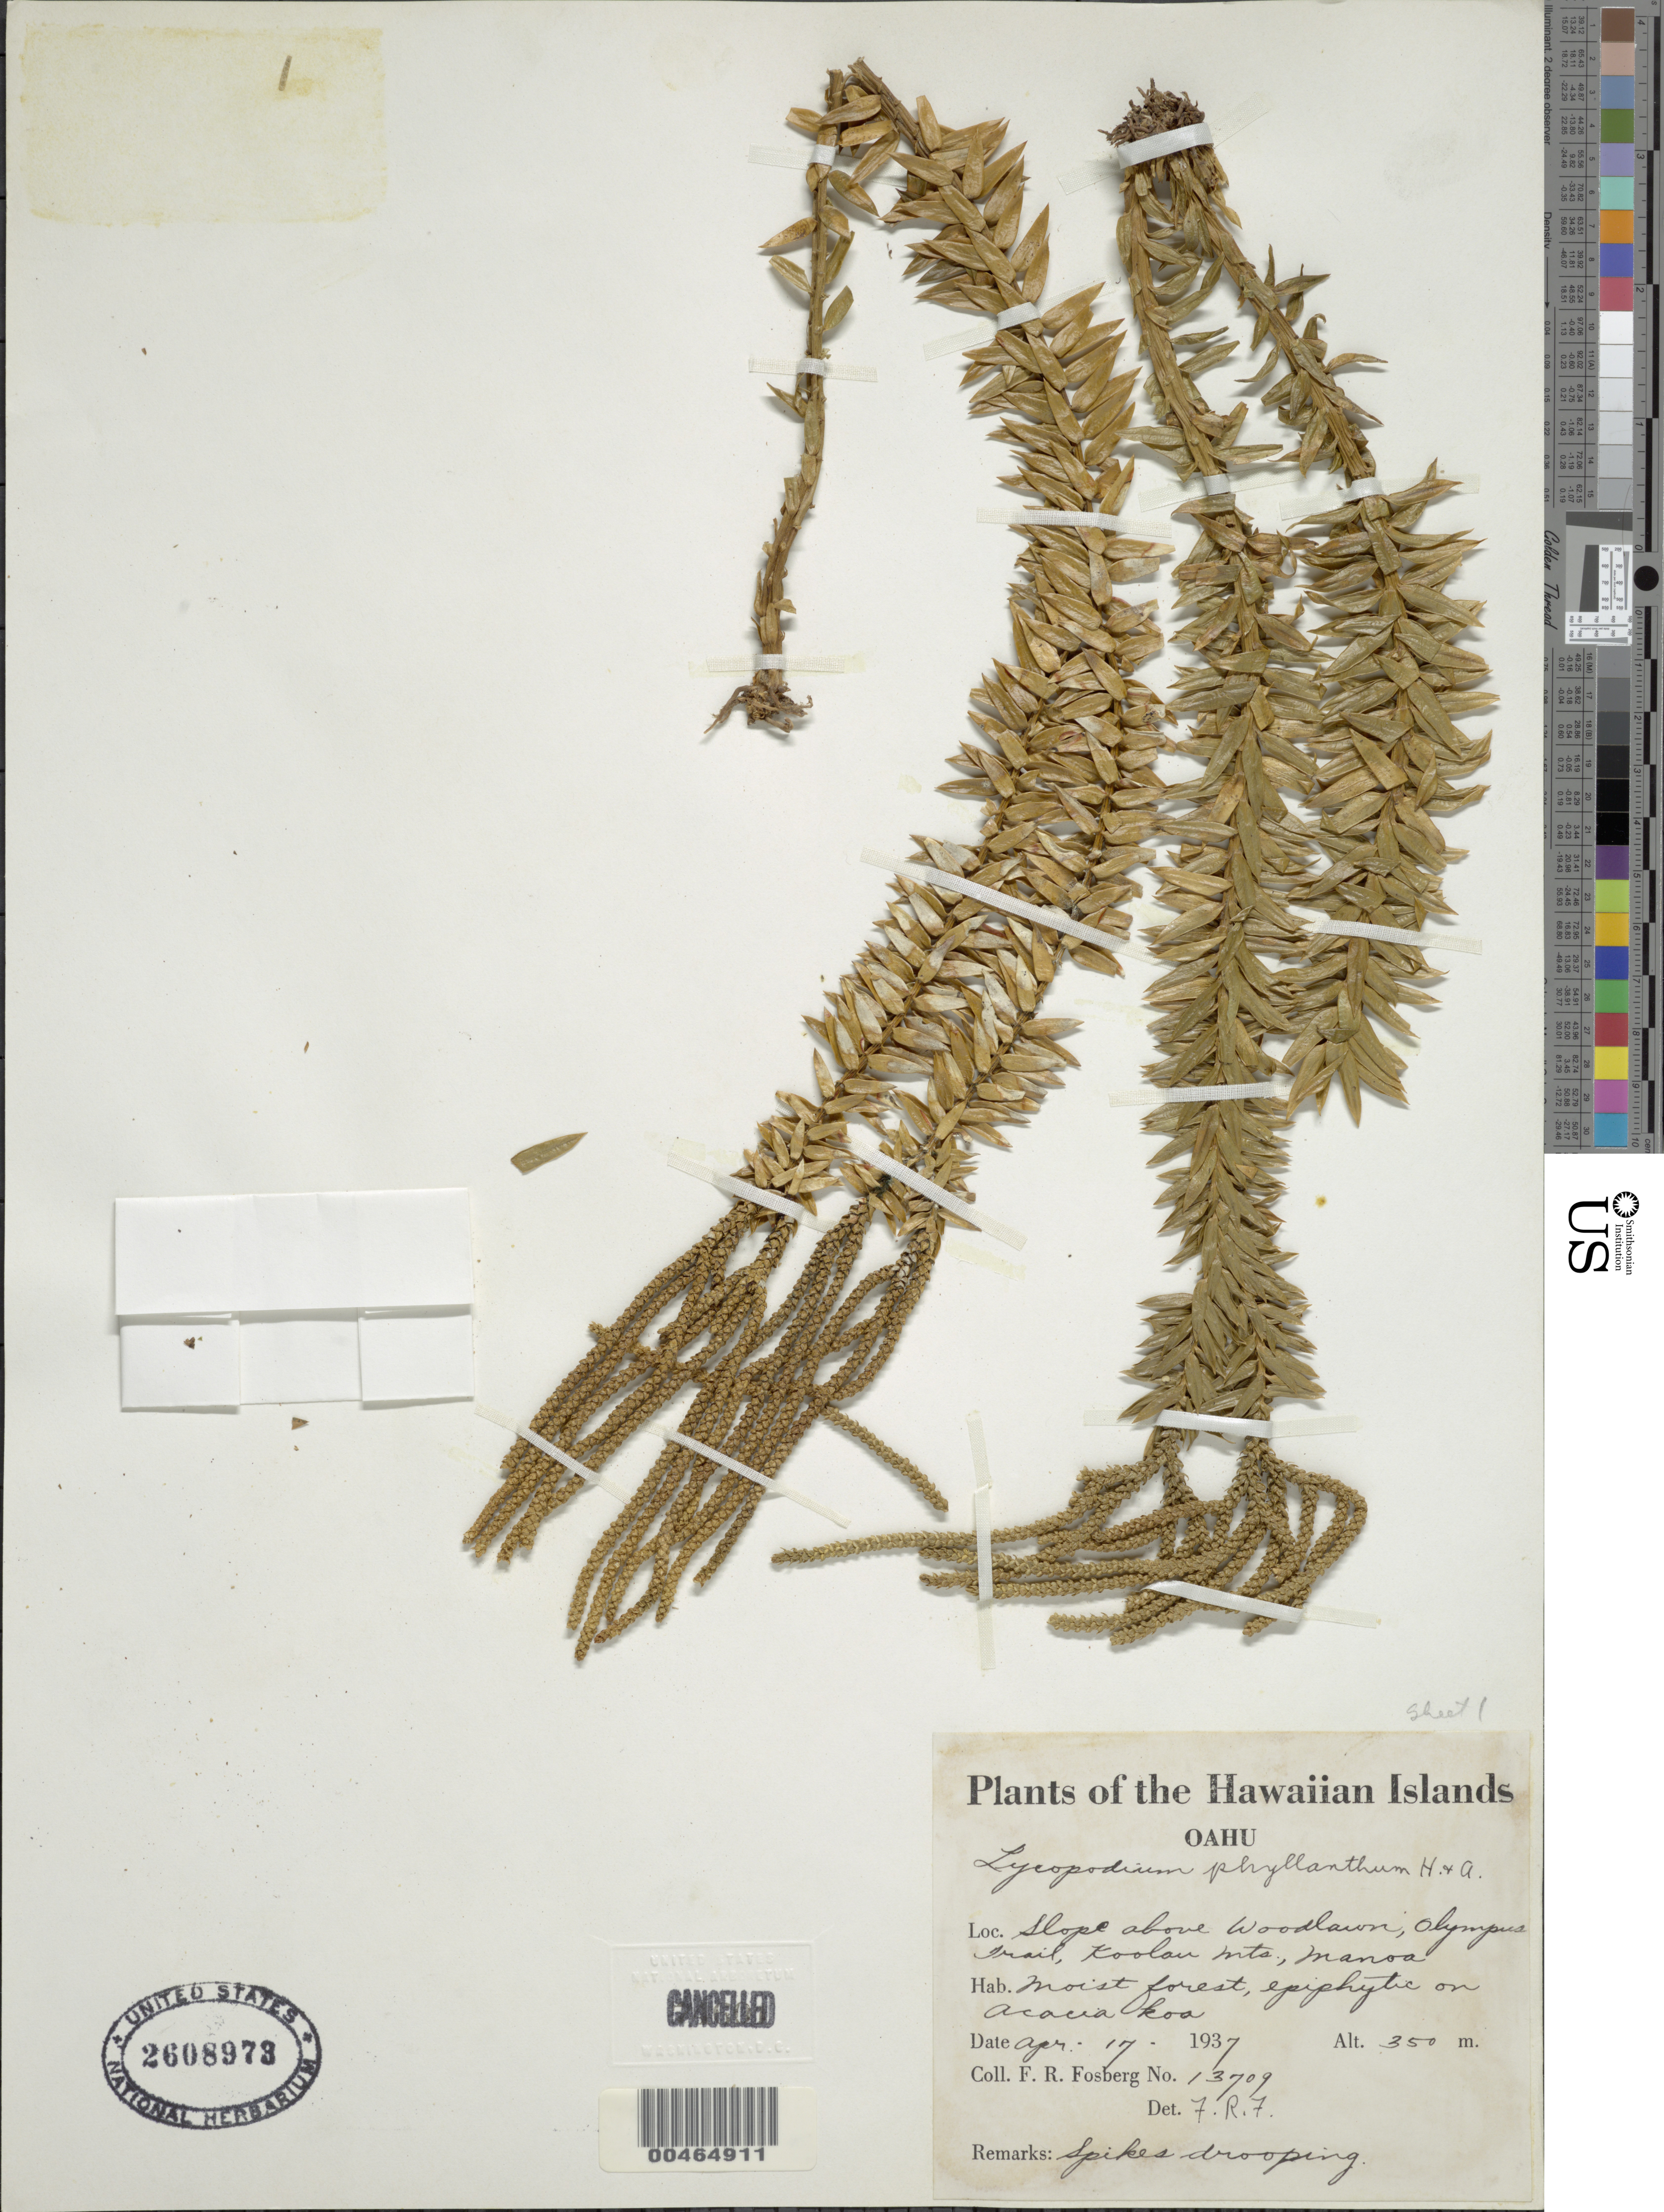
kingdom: Plantae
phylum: Tracheophyta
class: Lycopodiopsida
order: Lycopodiales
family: Lycopodiaceae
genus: Phlegmariurus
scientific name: Phlegmariurus phyllanthus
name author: (Hook. & Arn.) R.D. Dixit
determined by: Field, A. R.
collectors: F. R. Fosberg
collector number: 13709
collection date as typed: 17 Apr 1937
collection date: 1937-04-17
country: United States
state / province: Hawaii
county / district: Honolulu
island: Oahu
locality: Slope above Woodlawn, Olympus Trail, Koolau Mountains, Manoa, Oahu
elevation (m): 350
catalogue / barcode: US 2608973